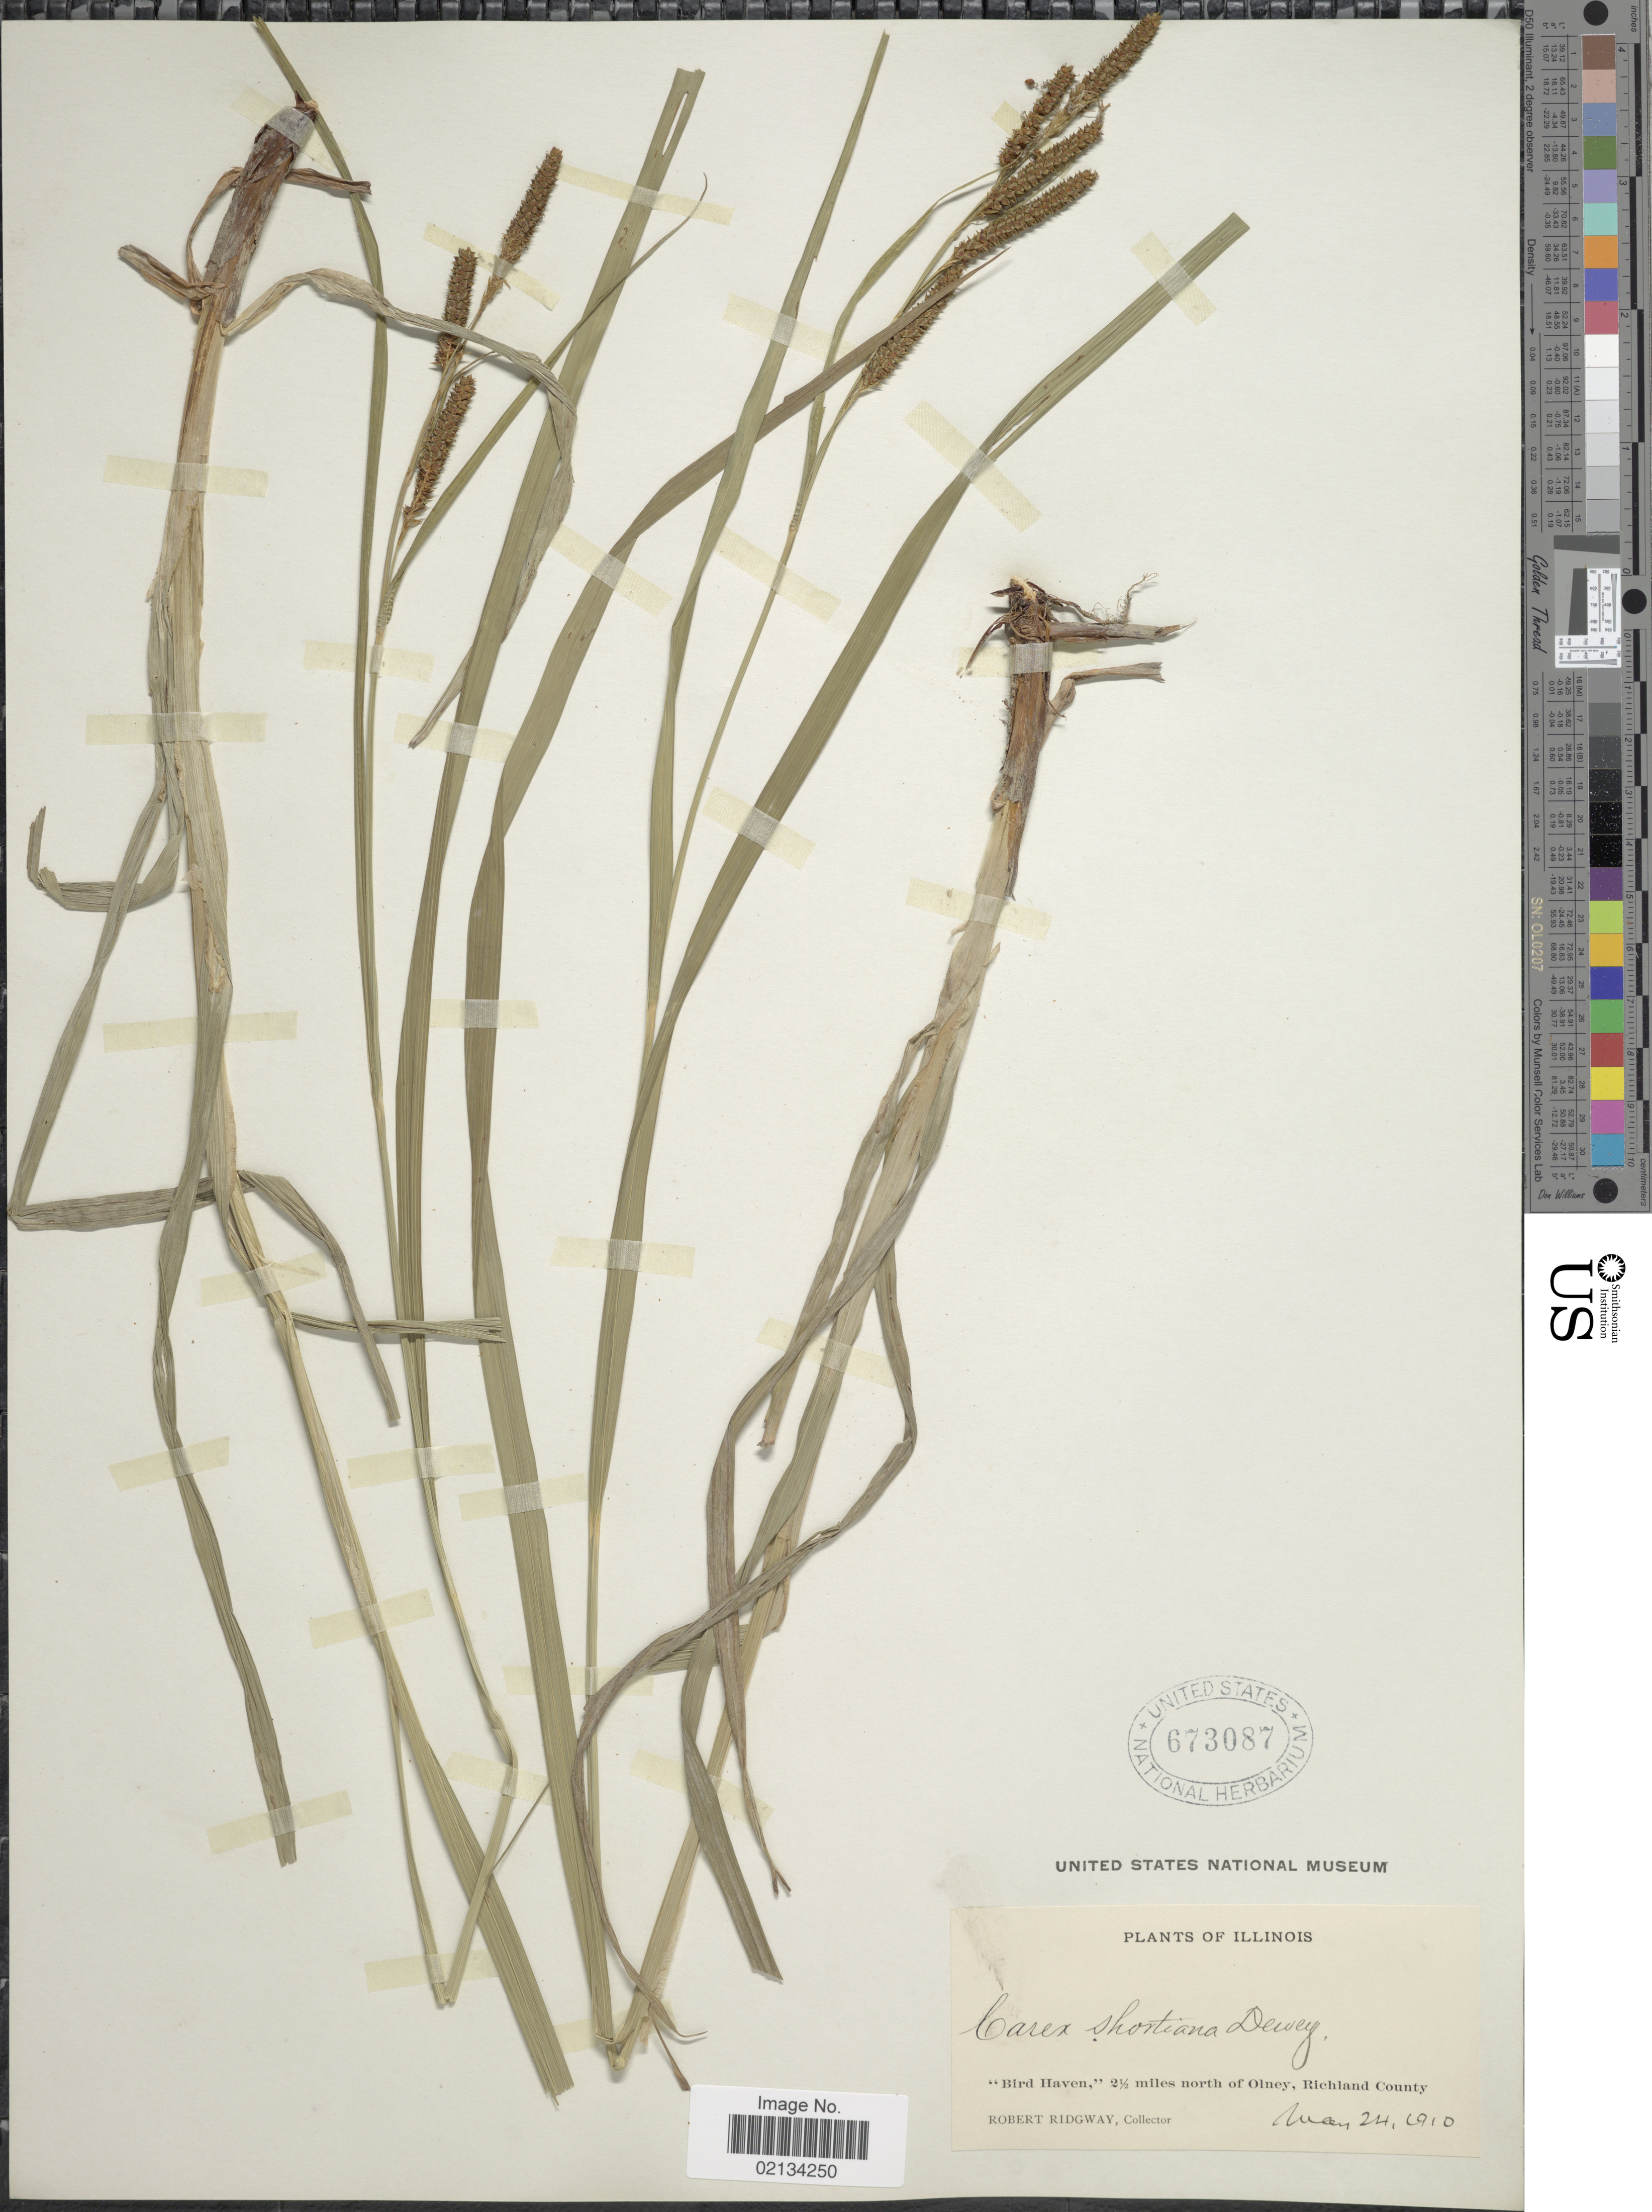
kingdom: Plantae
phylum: Tracheophyta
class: Liliopsida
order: Poales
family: Cyperaceae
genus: Carex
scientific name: Carex shortiana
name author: Dewey & Torr.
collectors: R. Ridgway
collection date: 1910-05-24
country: United States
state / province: Illinois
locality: Bird Haven,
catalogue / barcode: US 673087